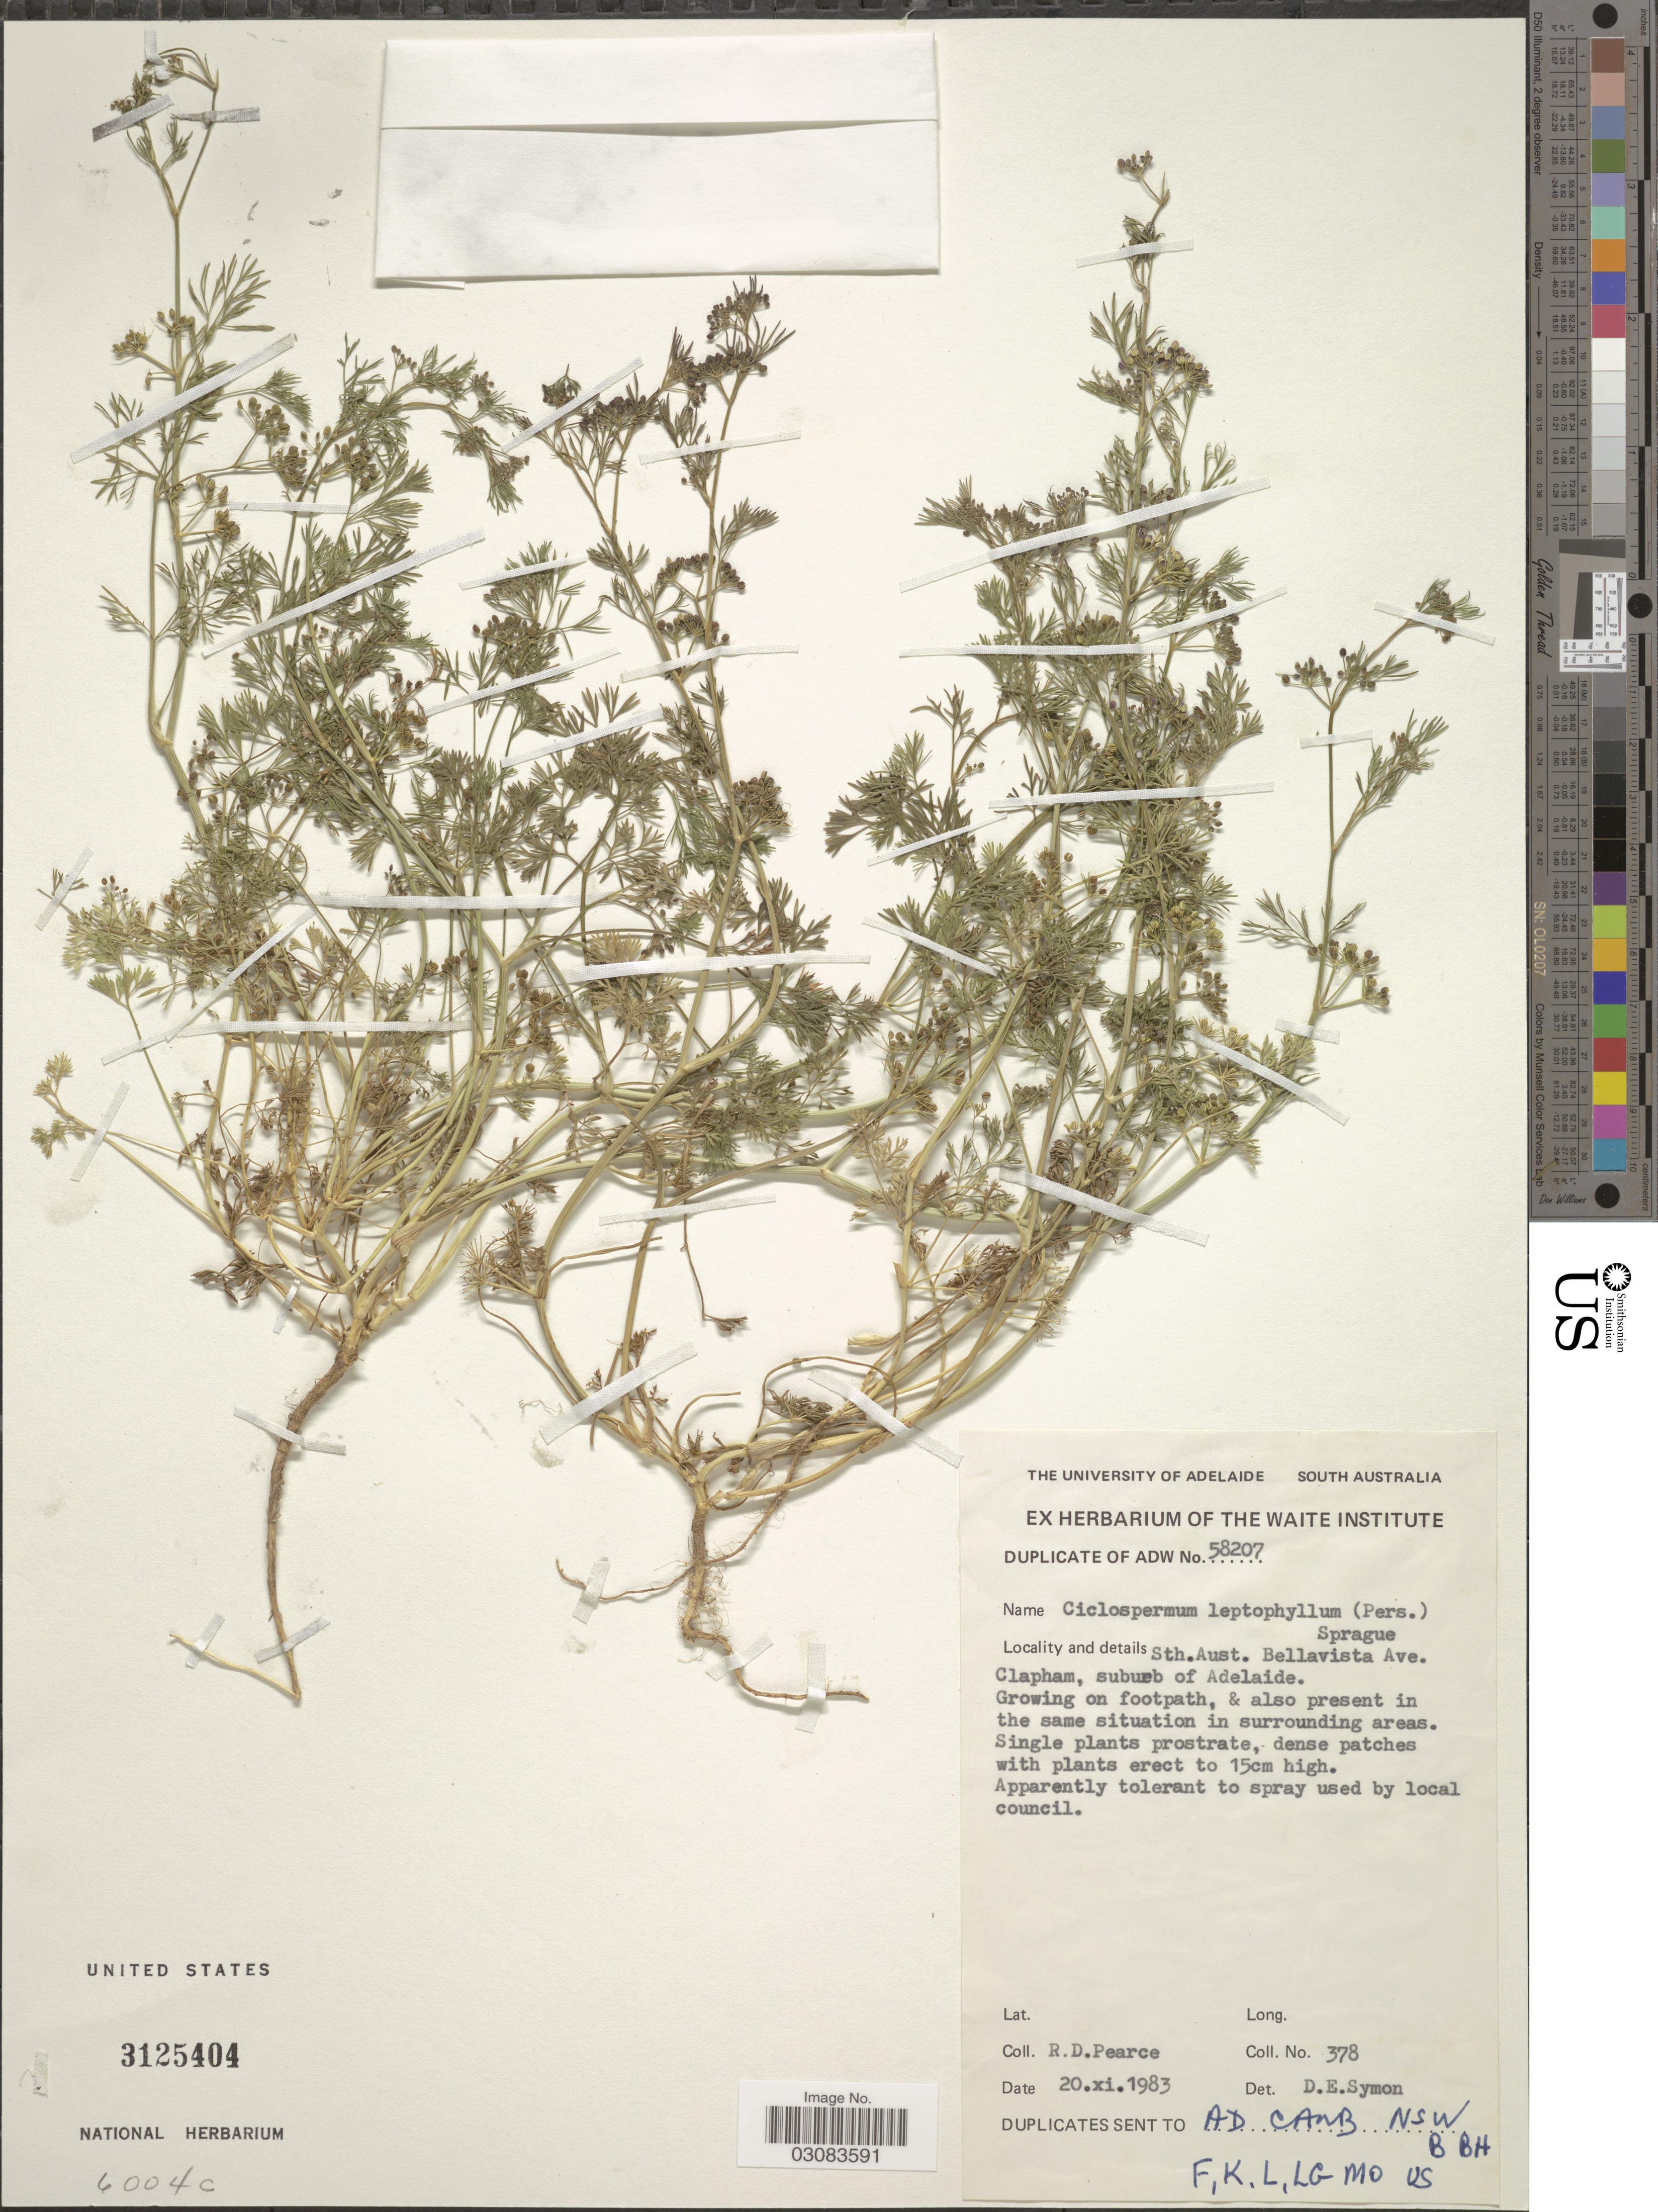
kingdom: Plantae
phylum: Tracheophyta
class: Magnoliopsida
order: Apiales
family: Apiaceae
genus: Cyclospermum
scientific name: Cyclospermum leptophyllum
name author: (Pers.) Sprague ex Britton & P. Wilson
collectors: R. Pearce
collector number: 378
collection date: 1983-11-20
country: Australia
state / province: South Australia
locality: Sth. Aust. Bellavista Ave. Clapham, suburb of Adelaide.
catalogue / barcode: US 3125404